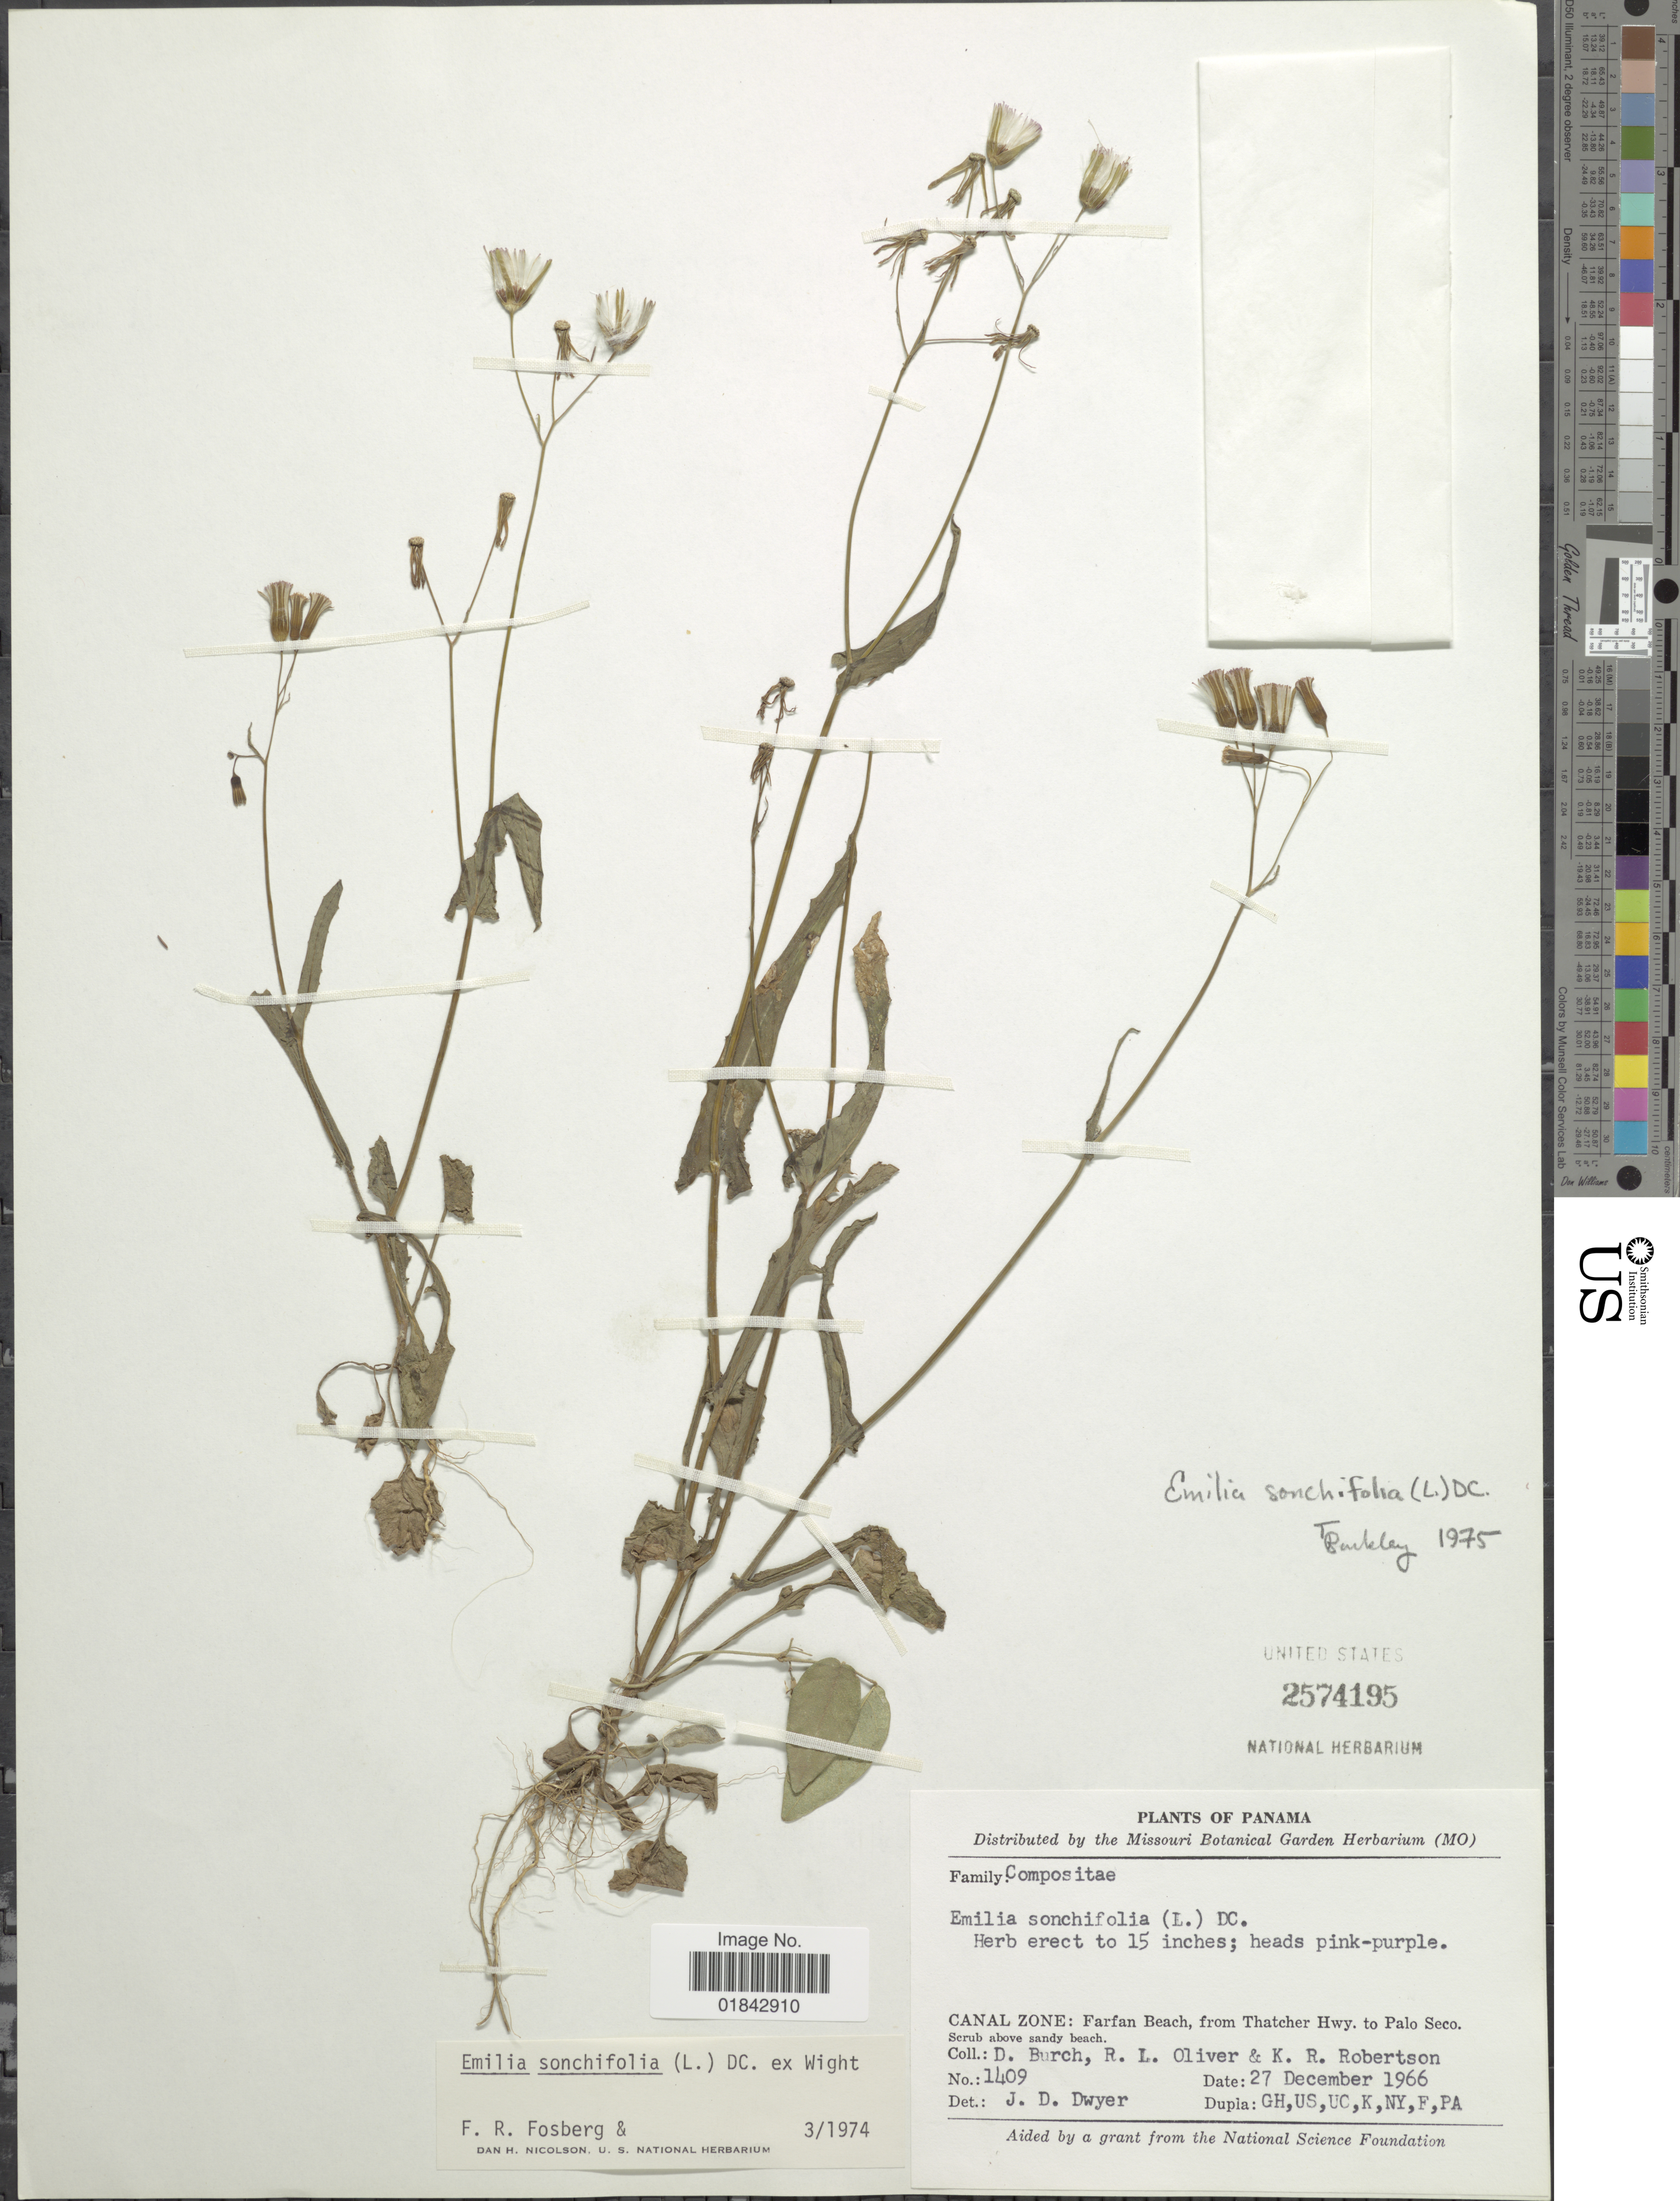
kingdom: Plantae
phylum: Tracheophyta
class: Magnoliopsida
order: Asterales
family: Asteraceae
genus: Emilia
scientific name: Emilia sonchifolia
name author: (L.) DC.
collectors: D. Burch, R. Oliver & K. Robertson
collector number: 1409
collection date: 1966-12-27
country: Panama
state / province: Colón / Panamá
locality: Canal Zone: Farfan Beach, from Thatcher Hwy. to Palo Seco, scrub above sandy beach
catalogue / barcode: US 2574195